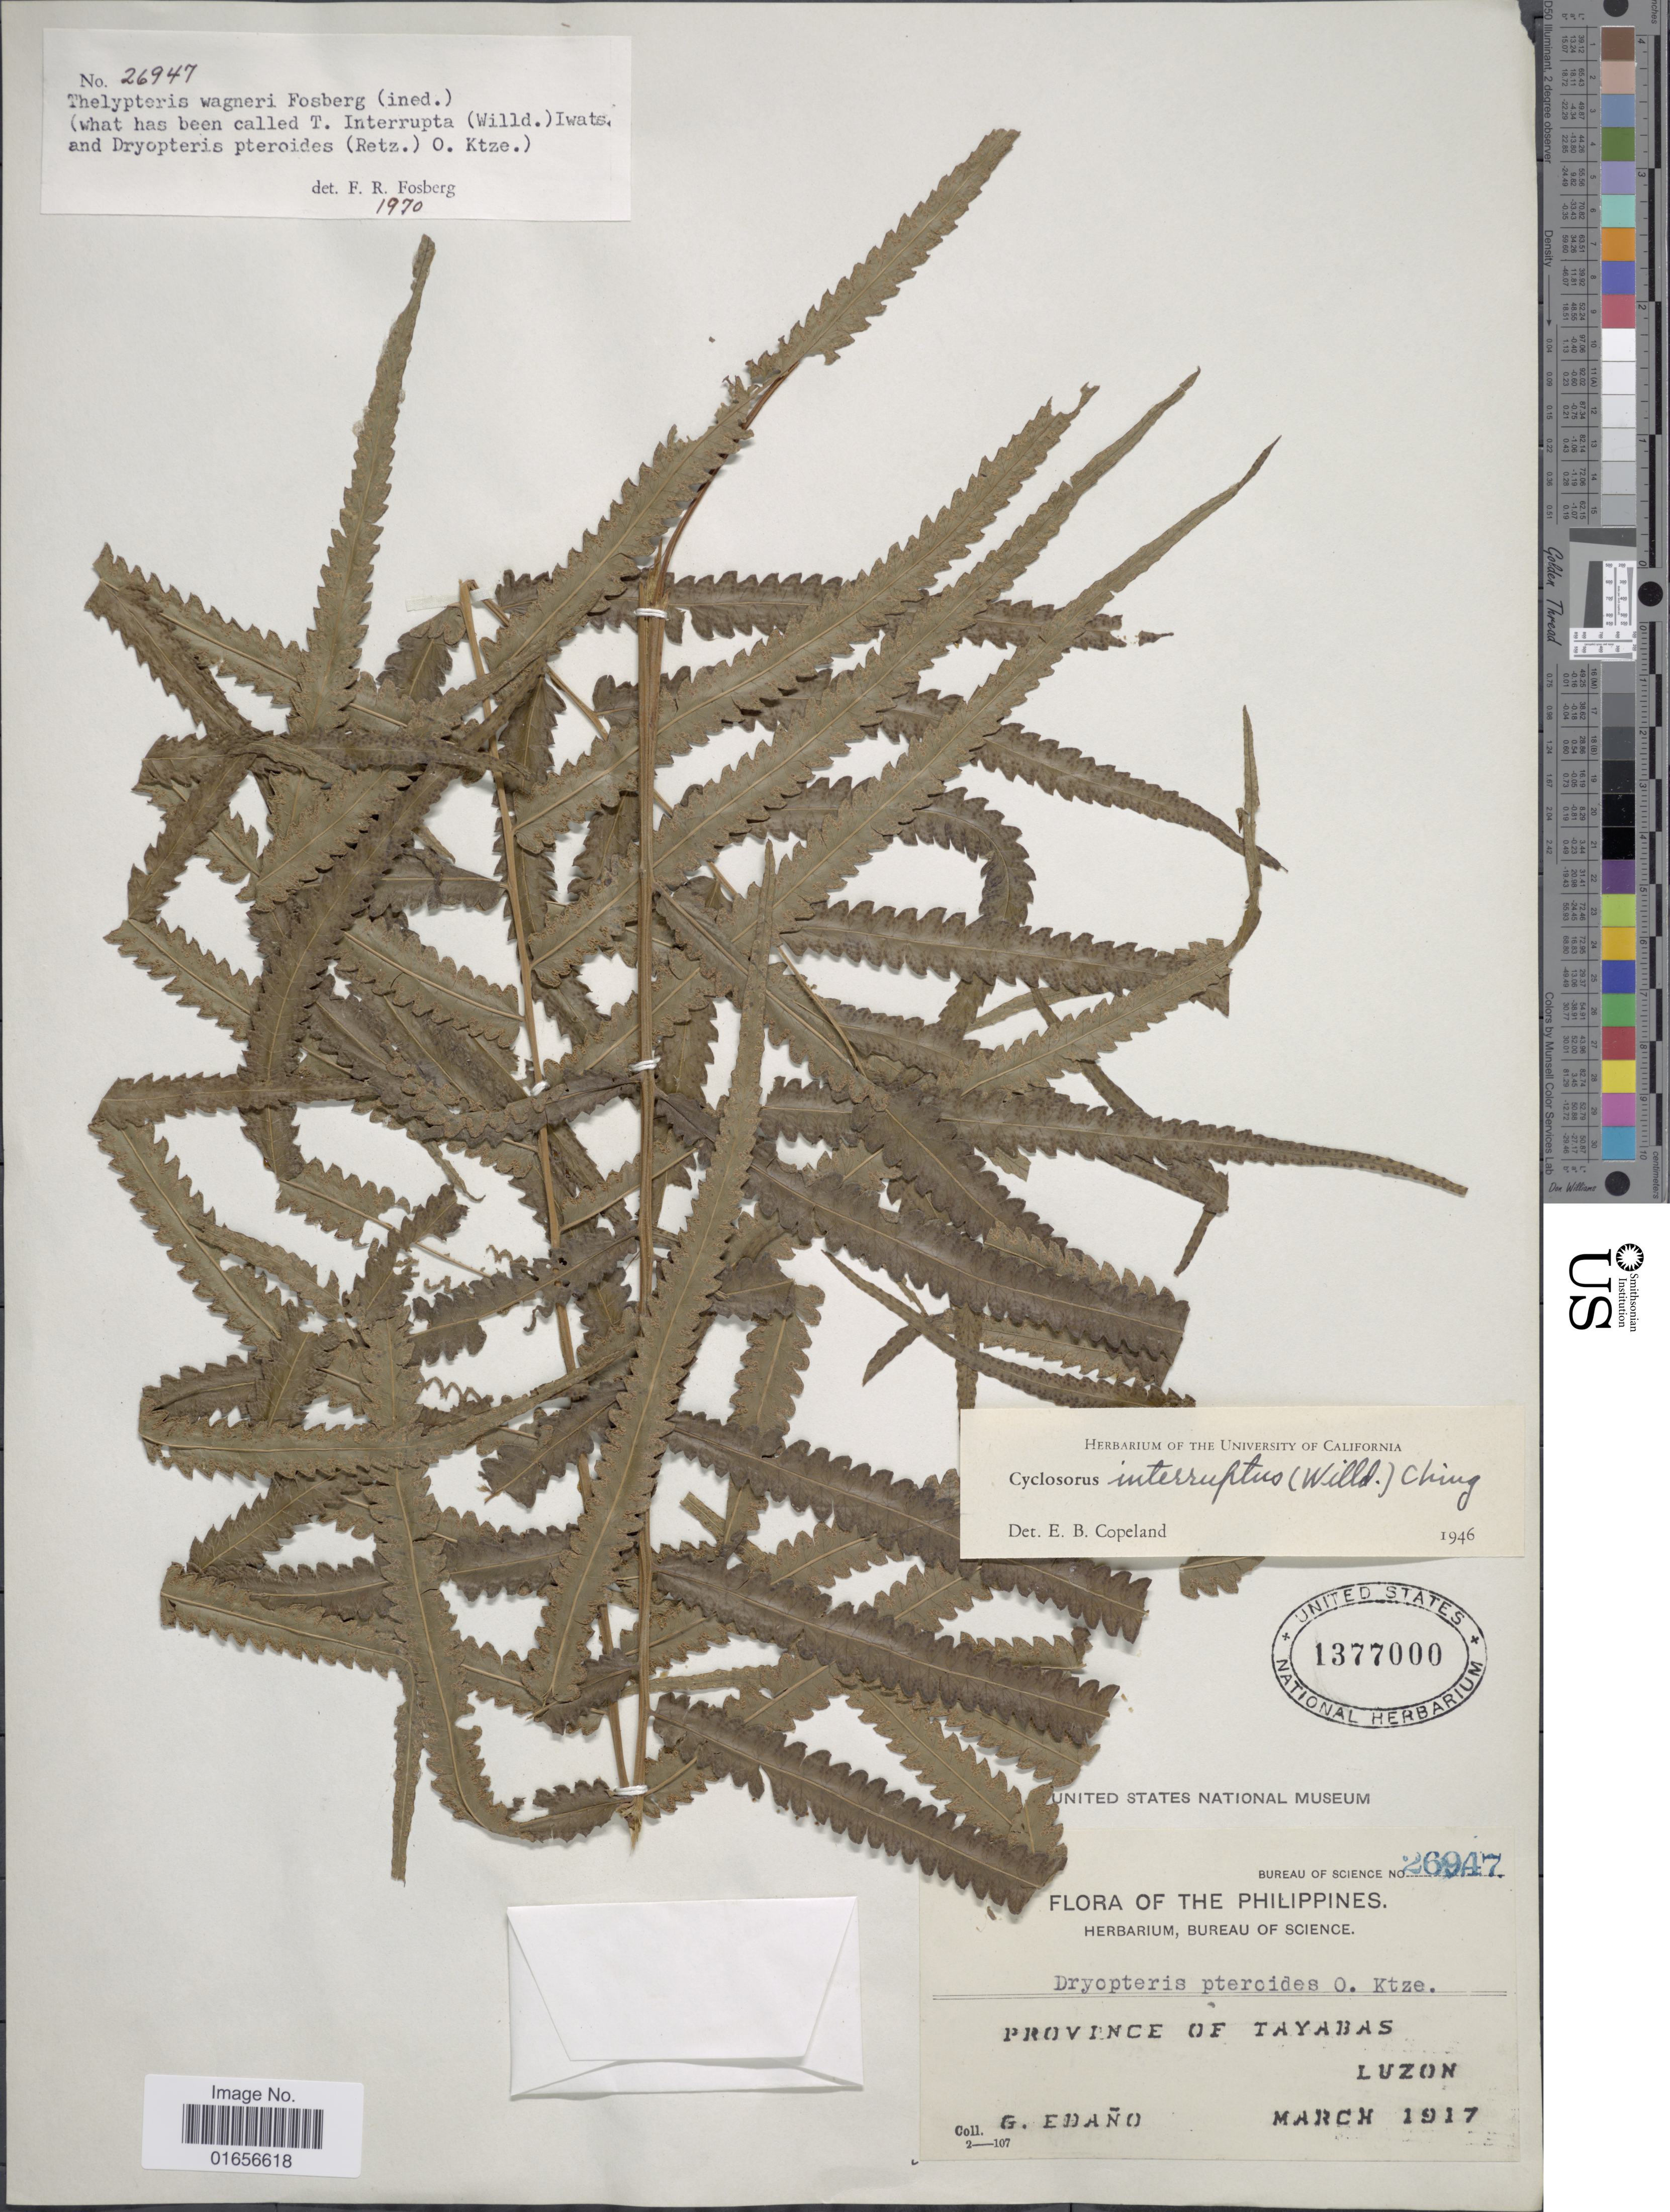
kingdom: Plantae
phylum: Tracheophyta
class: Polypodiopsida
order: Polypodiales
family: Thelypteridaceae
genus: Amphineuron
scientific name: Amphineuron terminans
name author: (J. Sm. ex Hook.) Holttum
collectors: G. Edaño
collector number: Bureau of Science 26947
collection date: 1917-03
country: Philippines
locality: The Philippines, Province of Tayabas, Luzon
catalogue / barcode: US 1377000